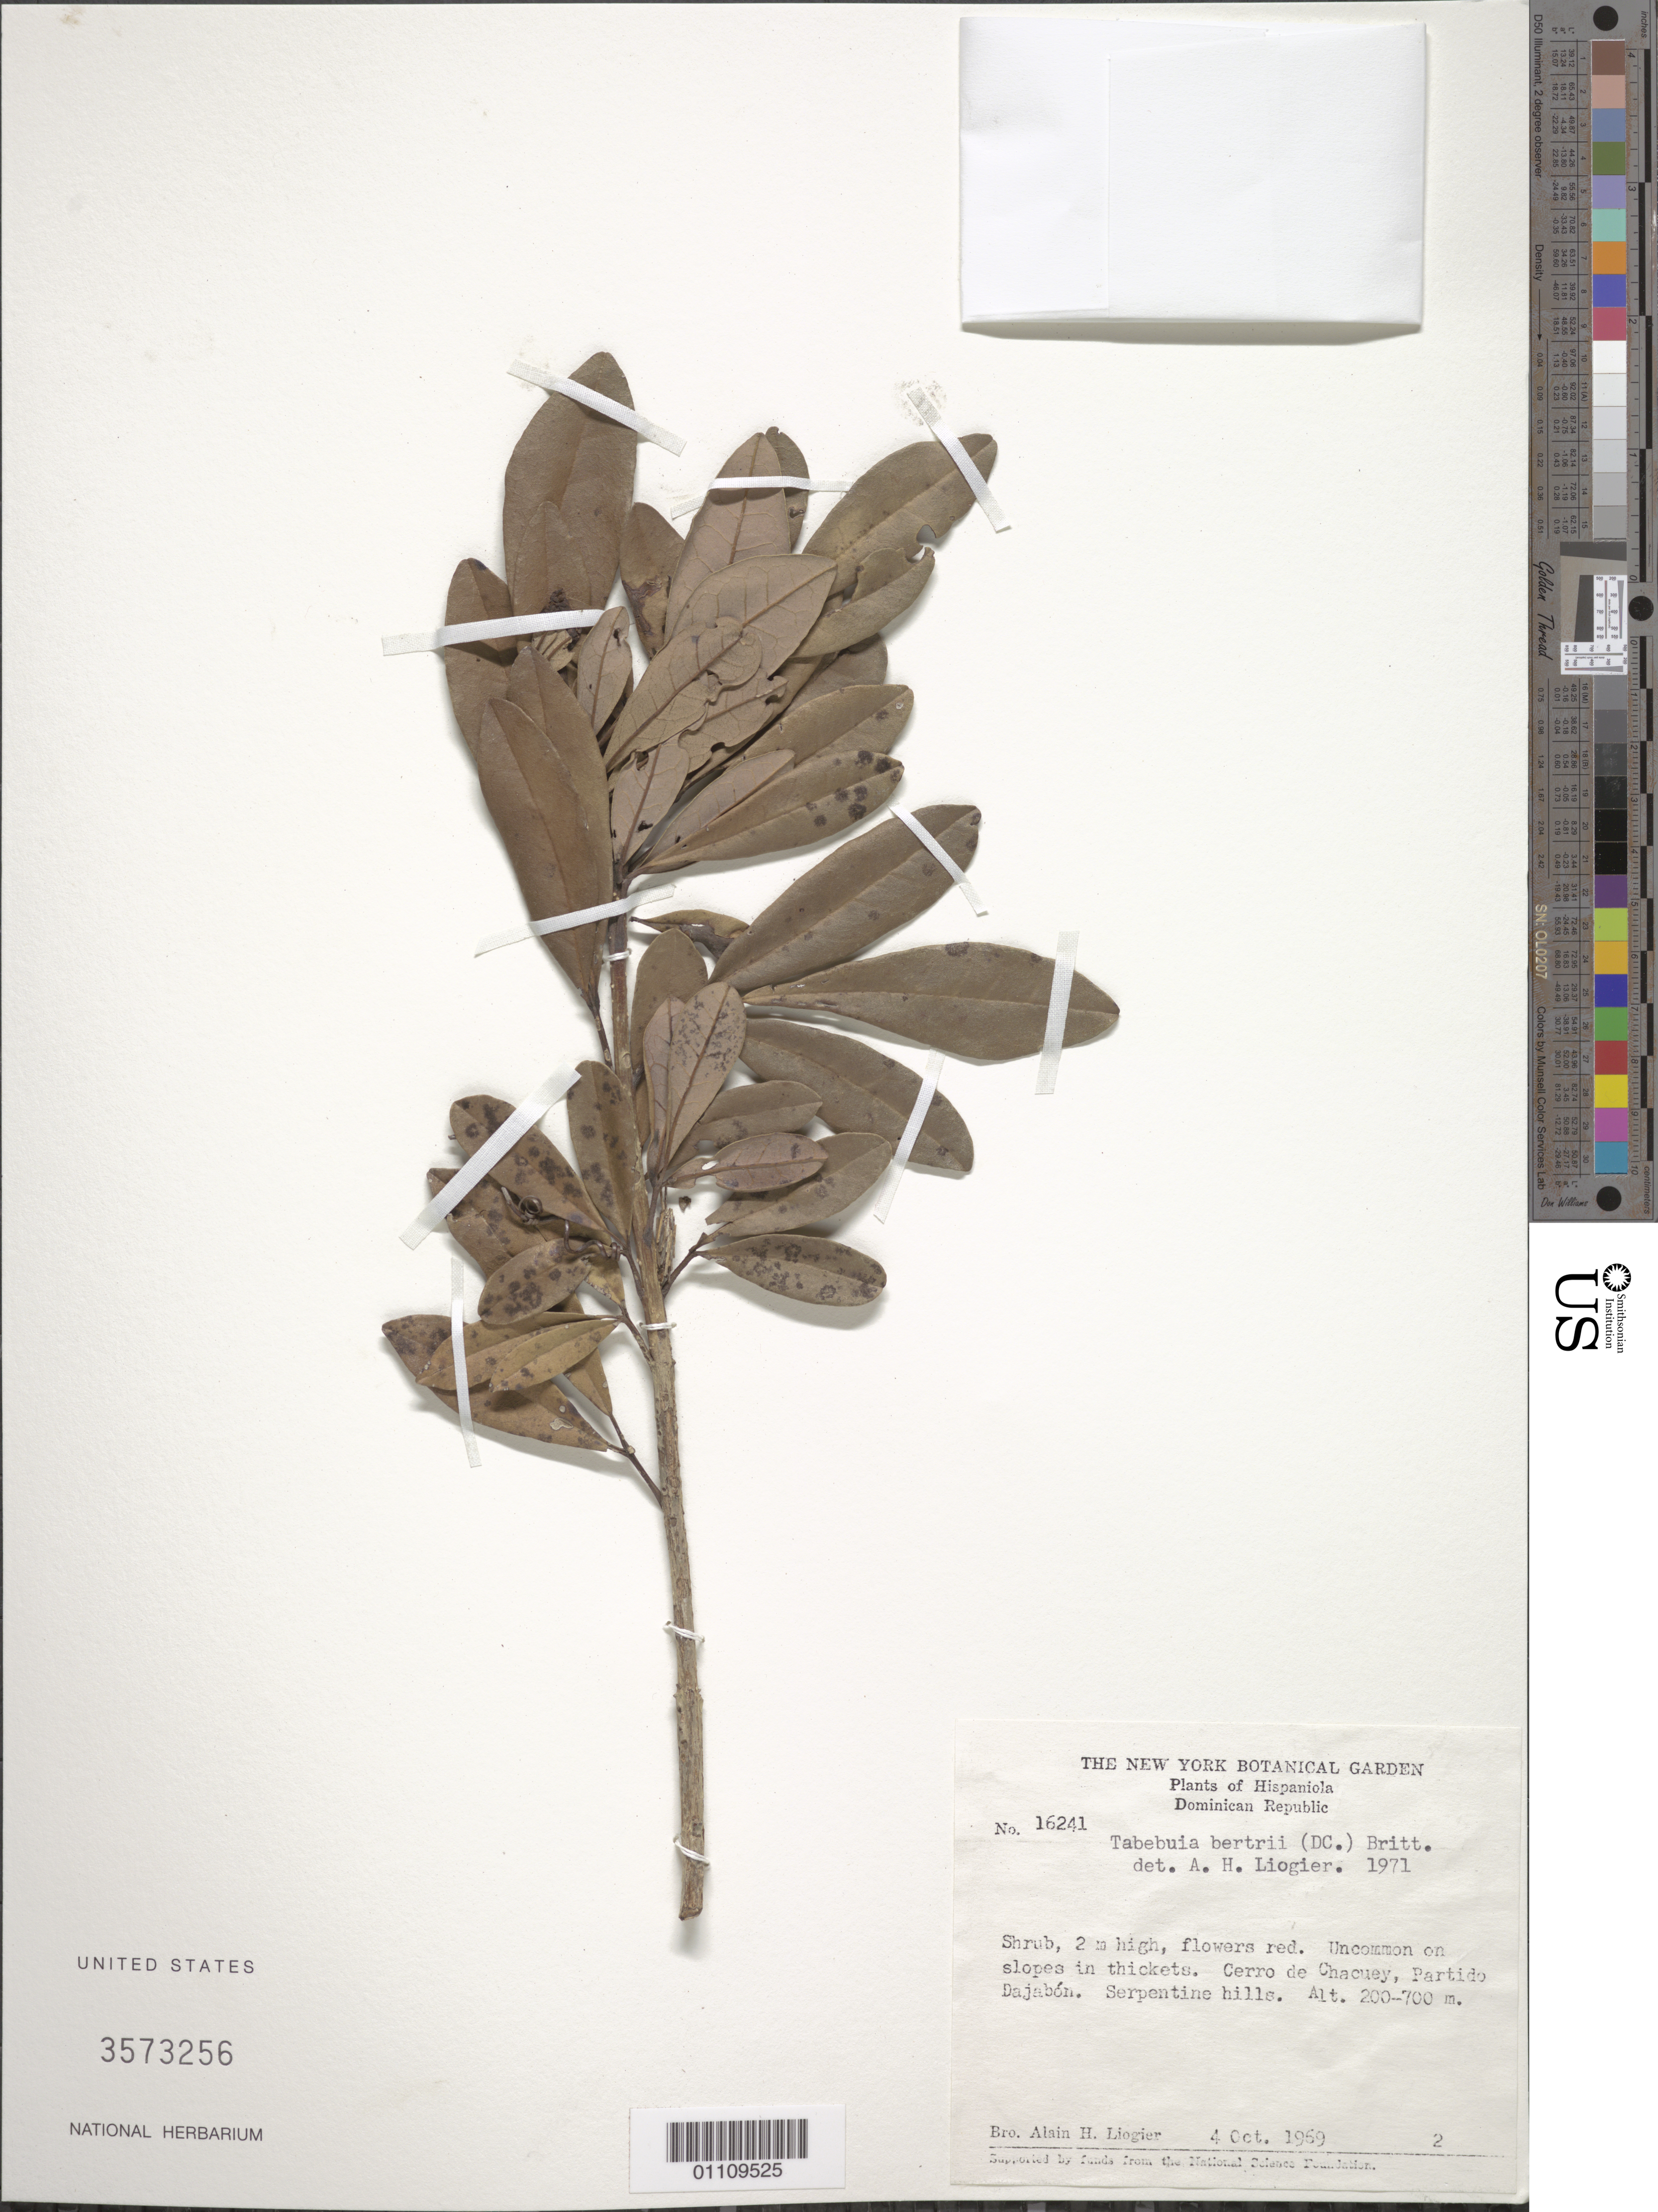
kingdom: Plantae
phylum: Tracheophyta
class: Magnoliopsida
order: Lamiales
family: Bignoniaceae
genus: Tabebuia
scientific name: Tabebuia berteroi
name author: (DC.) Britton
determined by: Liogier, Alain H.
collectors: A. H. Liogier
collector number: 16241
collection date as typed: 04 Oct 1969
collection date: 1969-10-04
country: Dominican Republic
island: Hispaniola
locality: Cerro de Chacuey, Partido Dajabón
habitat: Serpentine hills; uncommon on slopes in thickets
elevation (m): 200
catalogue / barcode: US 3573256